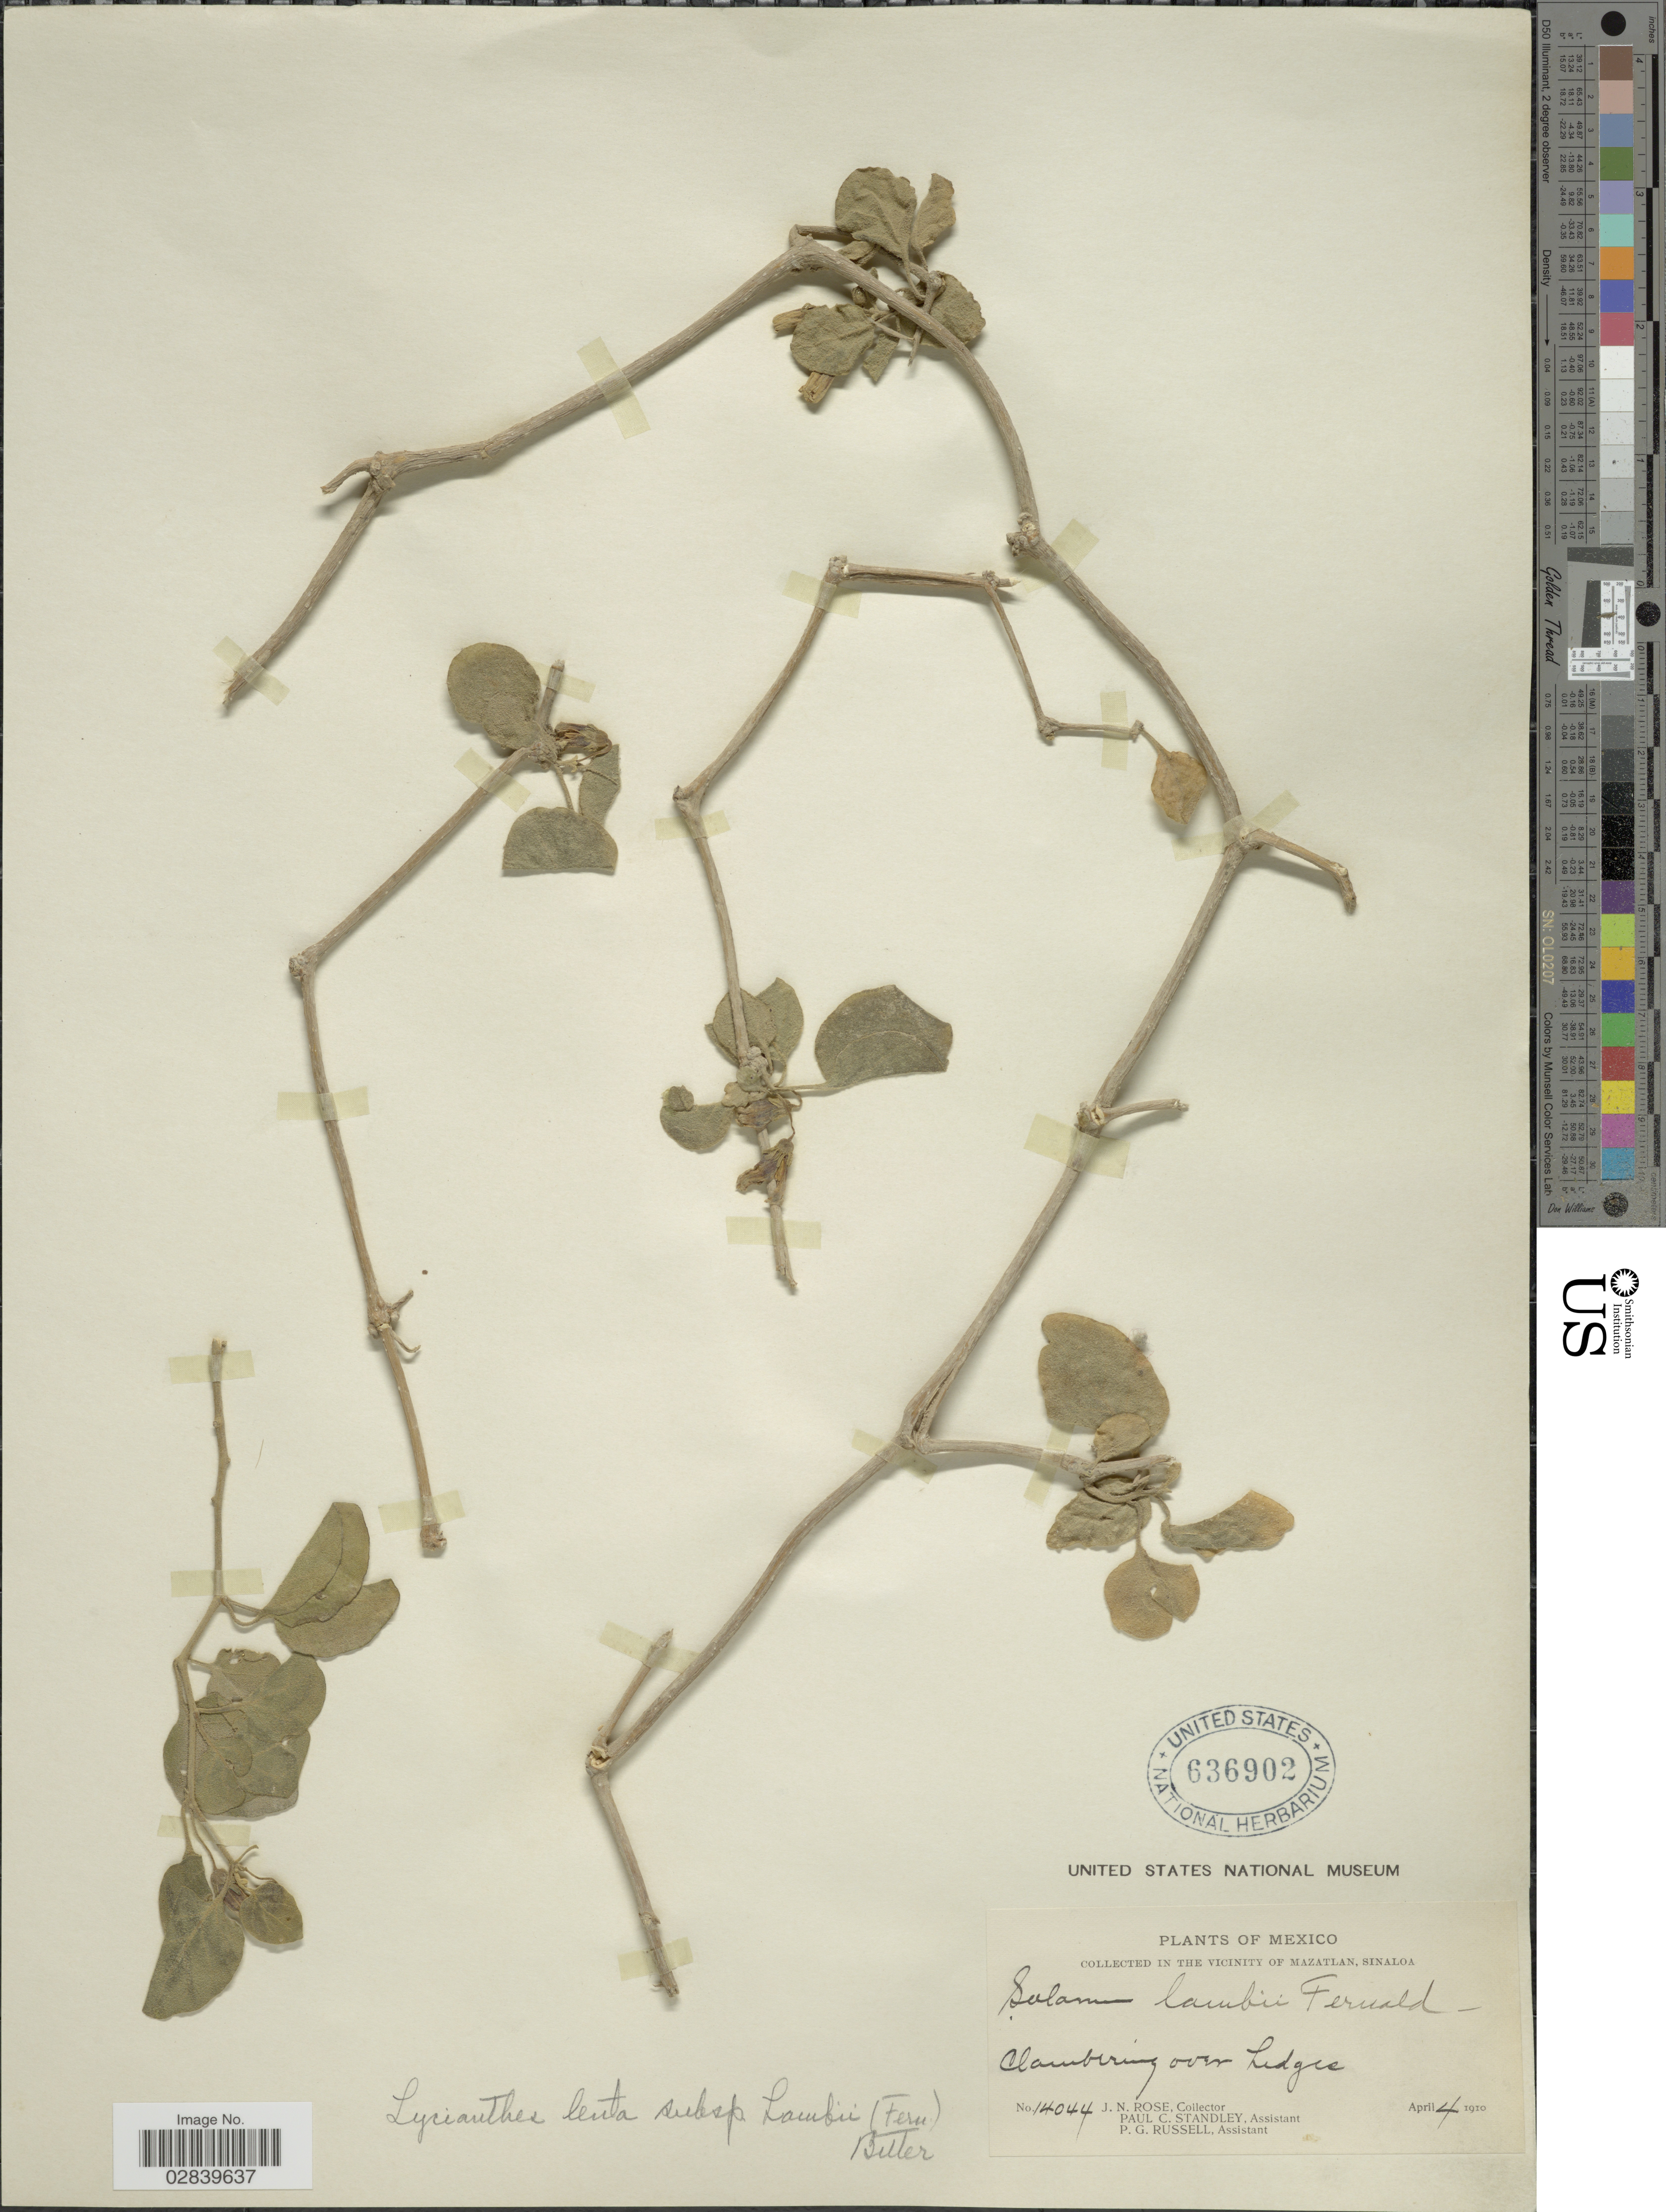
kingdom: Plantae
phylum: Tracheophyta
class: Magnoliopsida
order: Solanales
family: Solanaceae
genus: Lycianthes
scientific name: Lycianthes lenta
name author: (Cav.) Bitter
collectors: J. N. Rose, P. C. Standley & P. G. Russell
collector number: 14044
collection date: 1910-04-04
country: Mexico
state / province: Sinaloa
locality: Vicinity of Mazatlan.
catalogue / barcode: US 636902